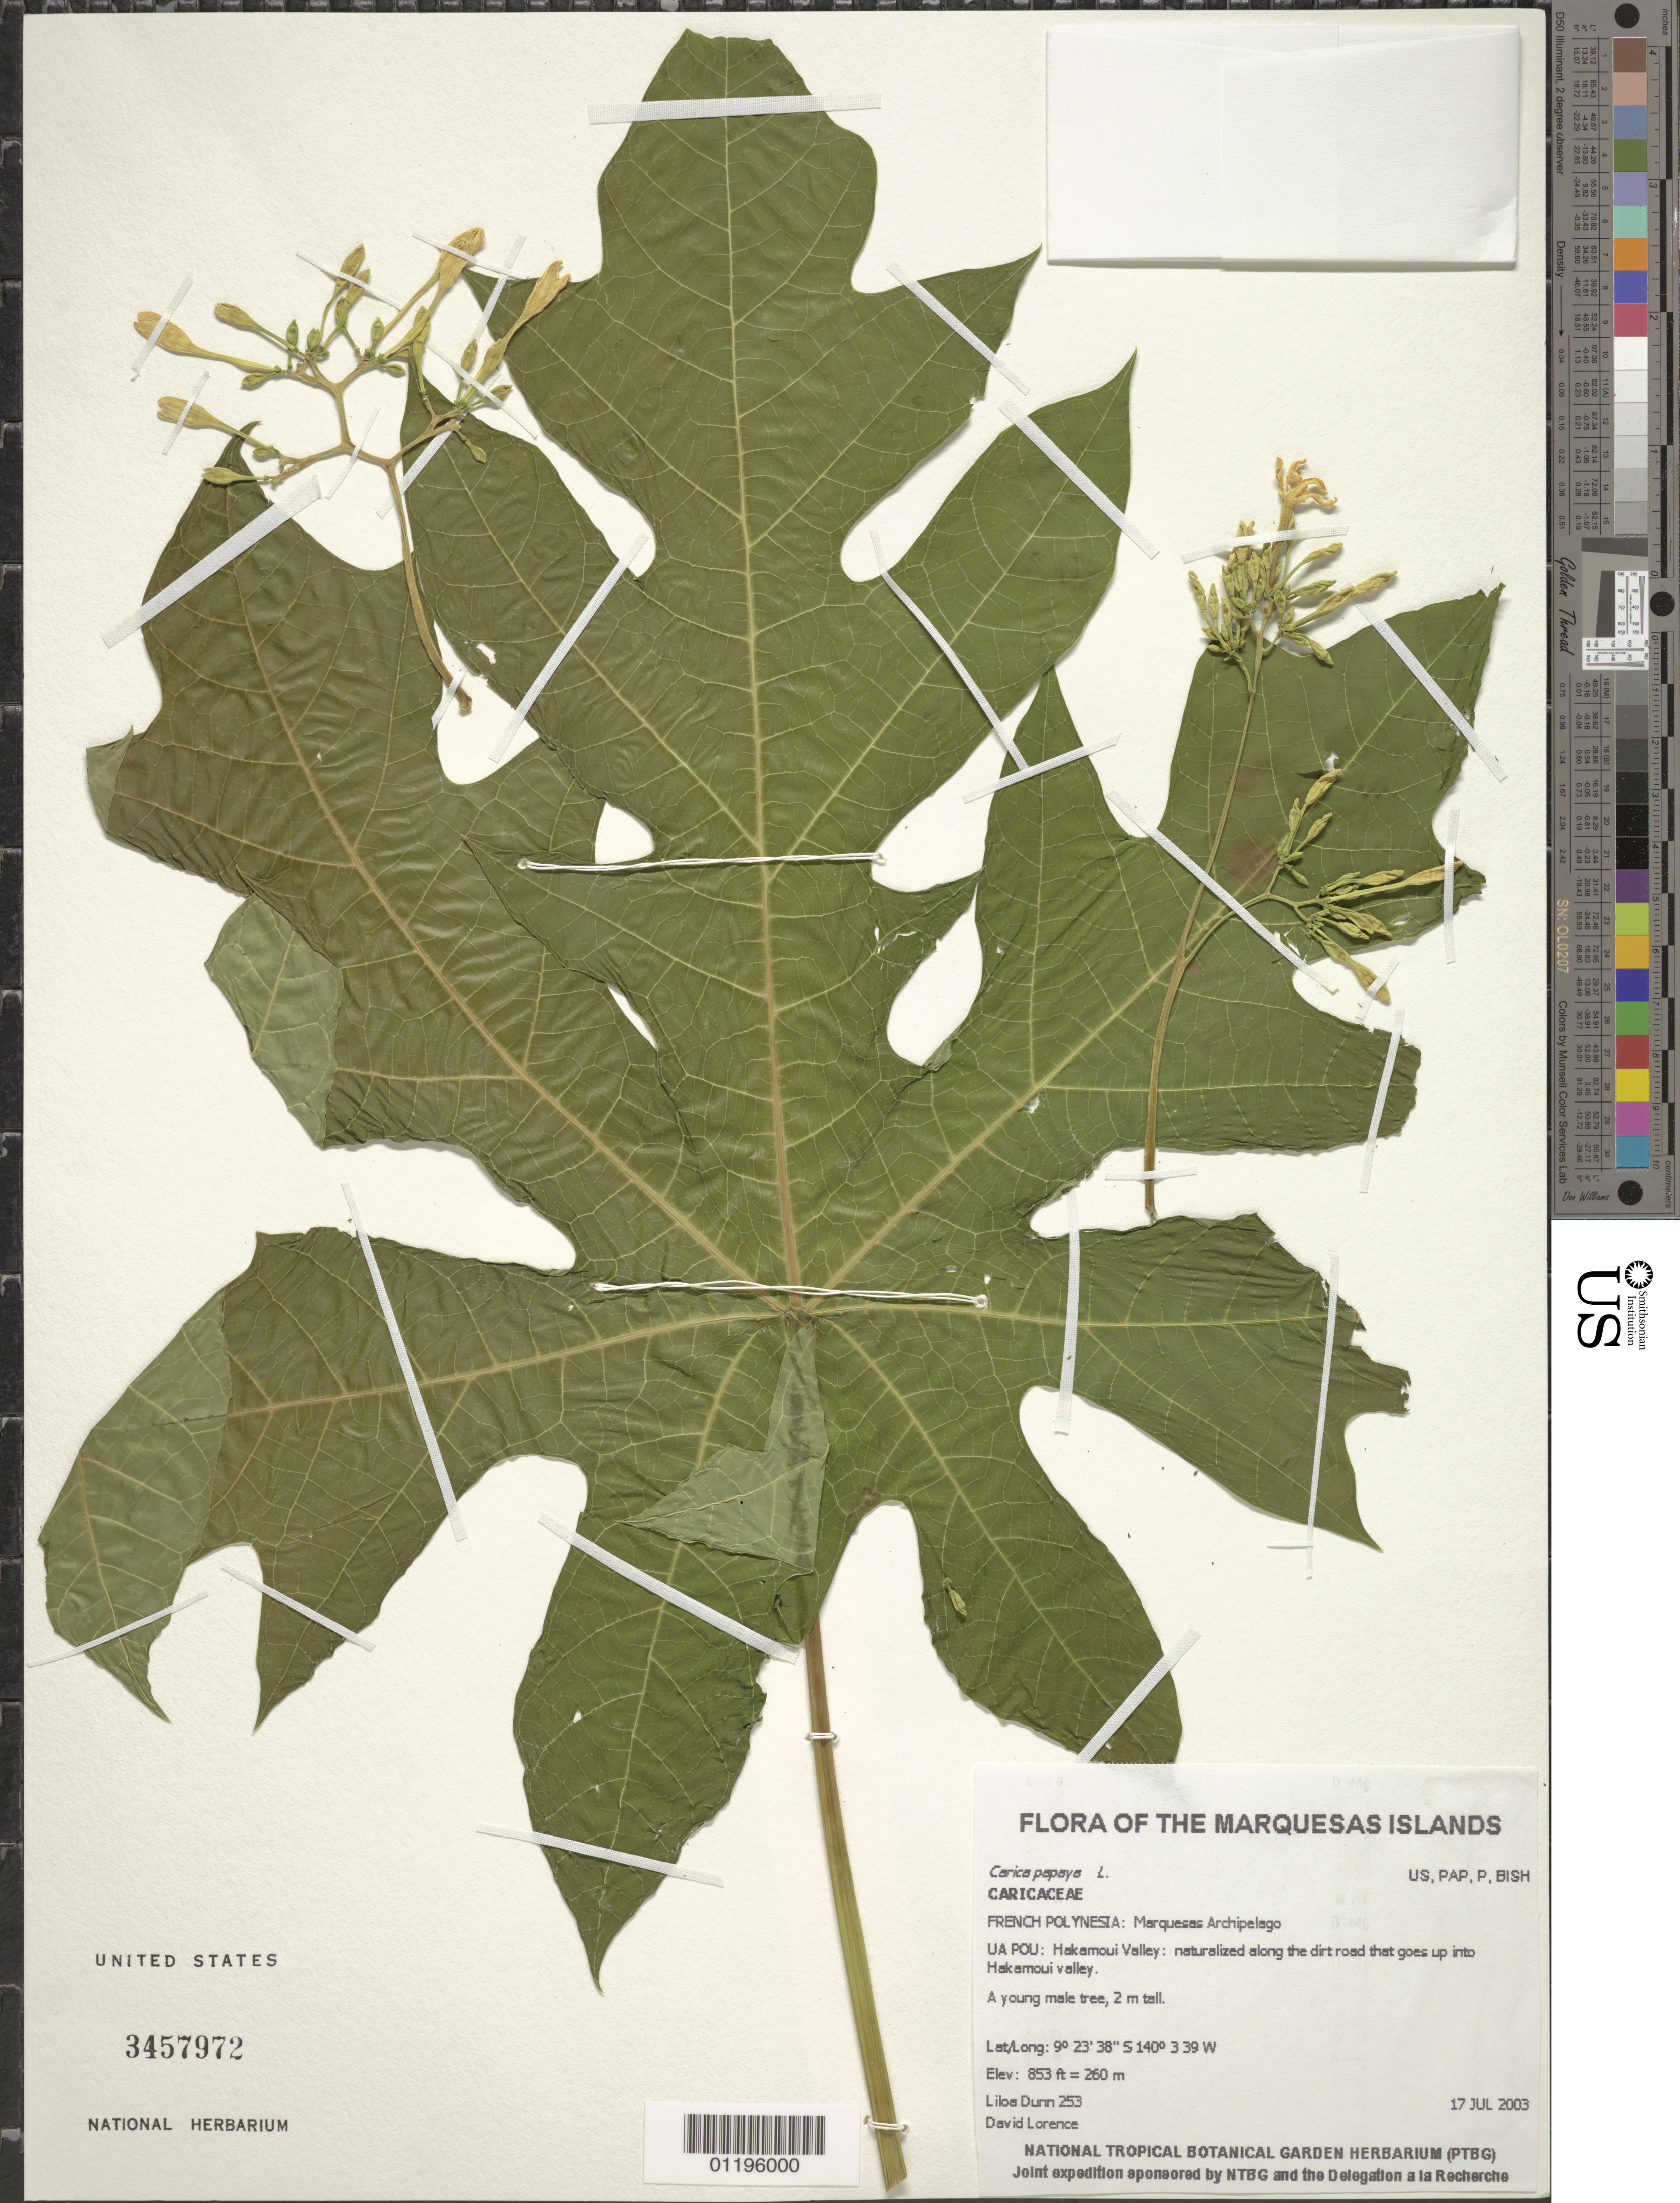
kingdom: Plantae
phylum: Tracheophyta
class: Magnoliopsida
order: Brassicales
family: Caricaceae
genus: Carica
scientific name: Carica papaya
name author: L.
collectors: L. Dunn & D. Lorence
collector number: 253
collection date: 2003-07-17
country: French Polynesia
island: Ua Pou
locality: Hakamoui Valley: naturalized along the dirt road that goes up into Hakamoui valley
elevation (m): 260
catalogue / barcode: US 3457972